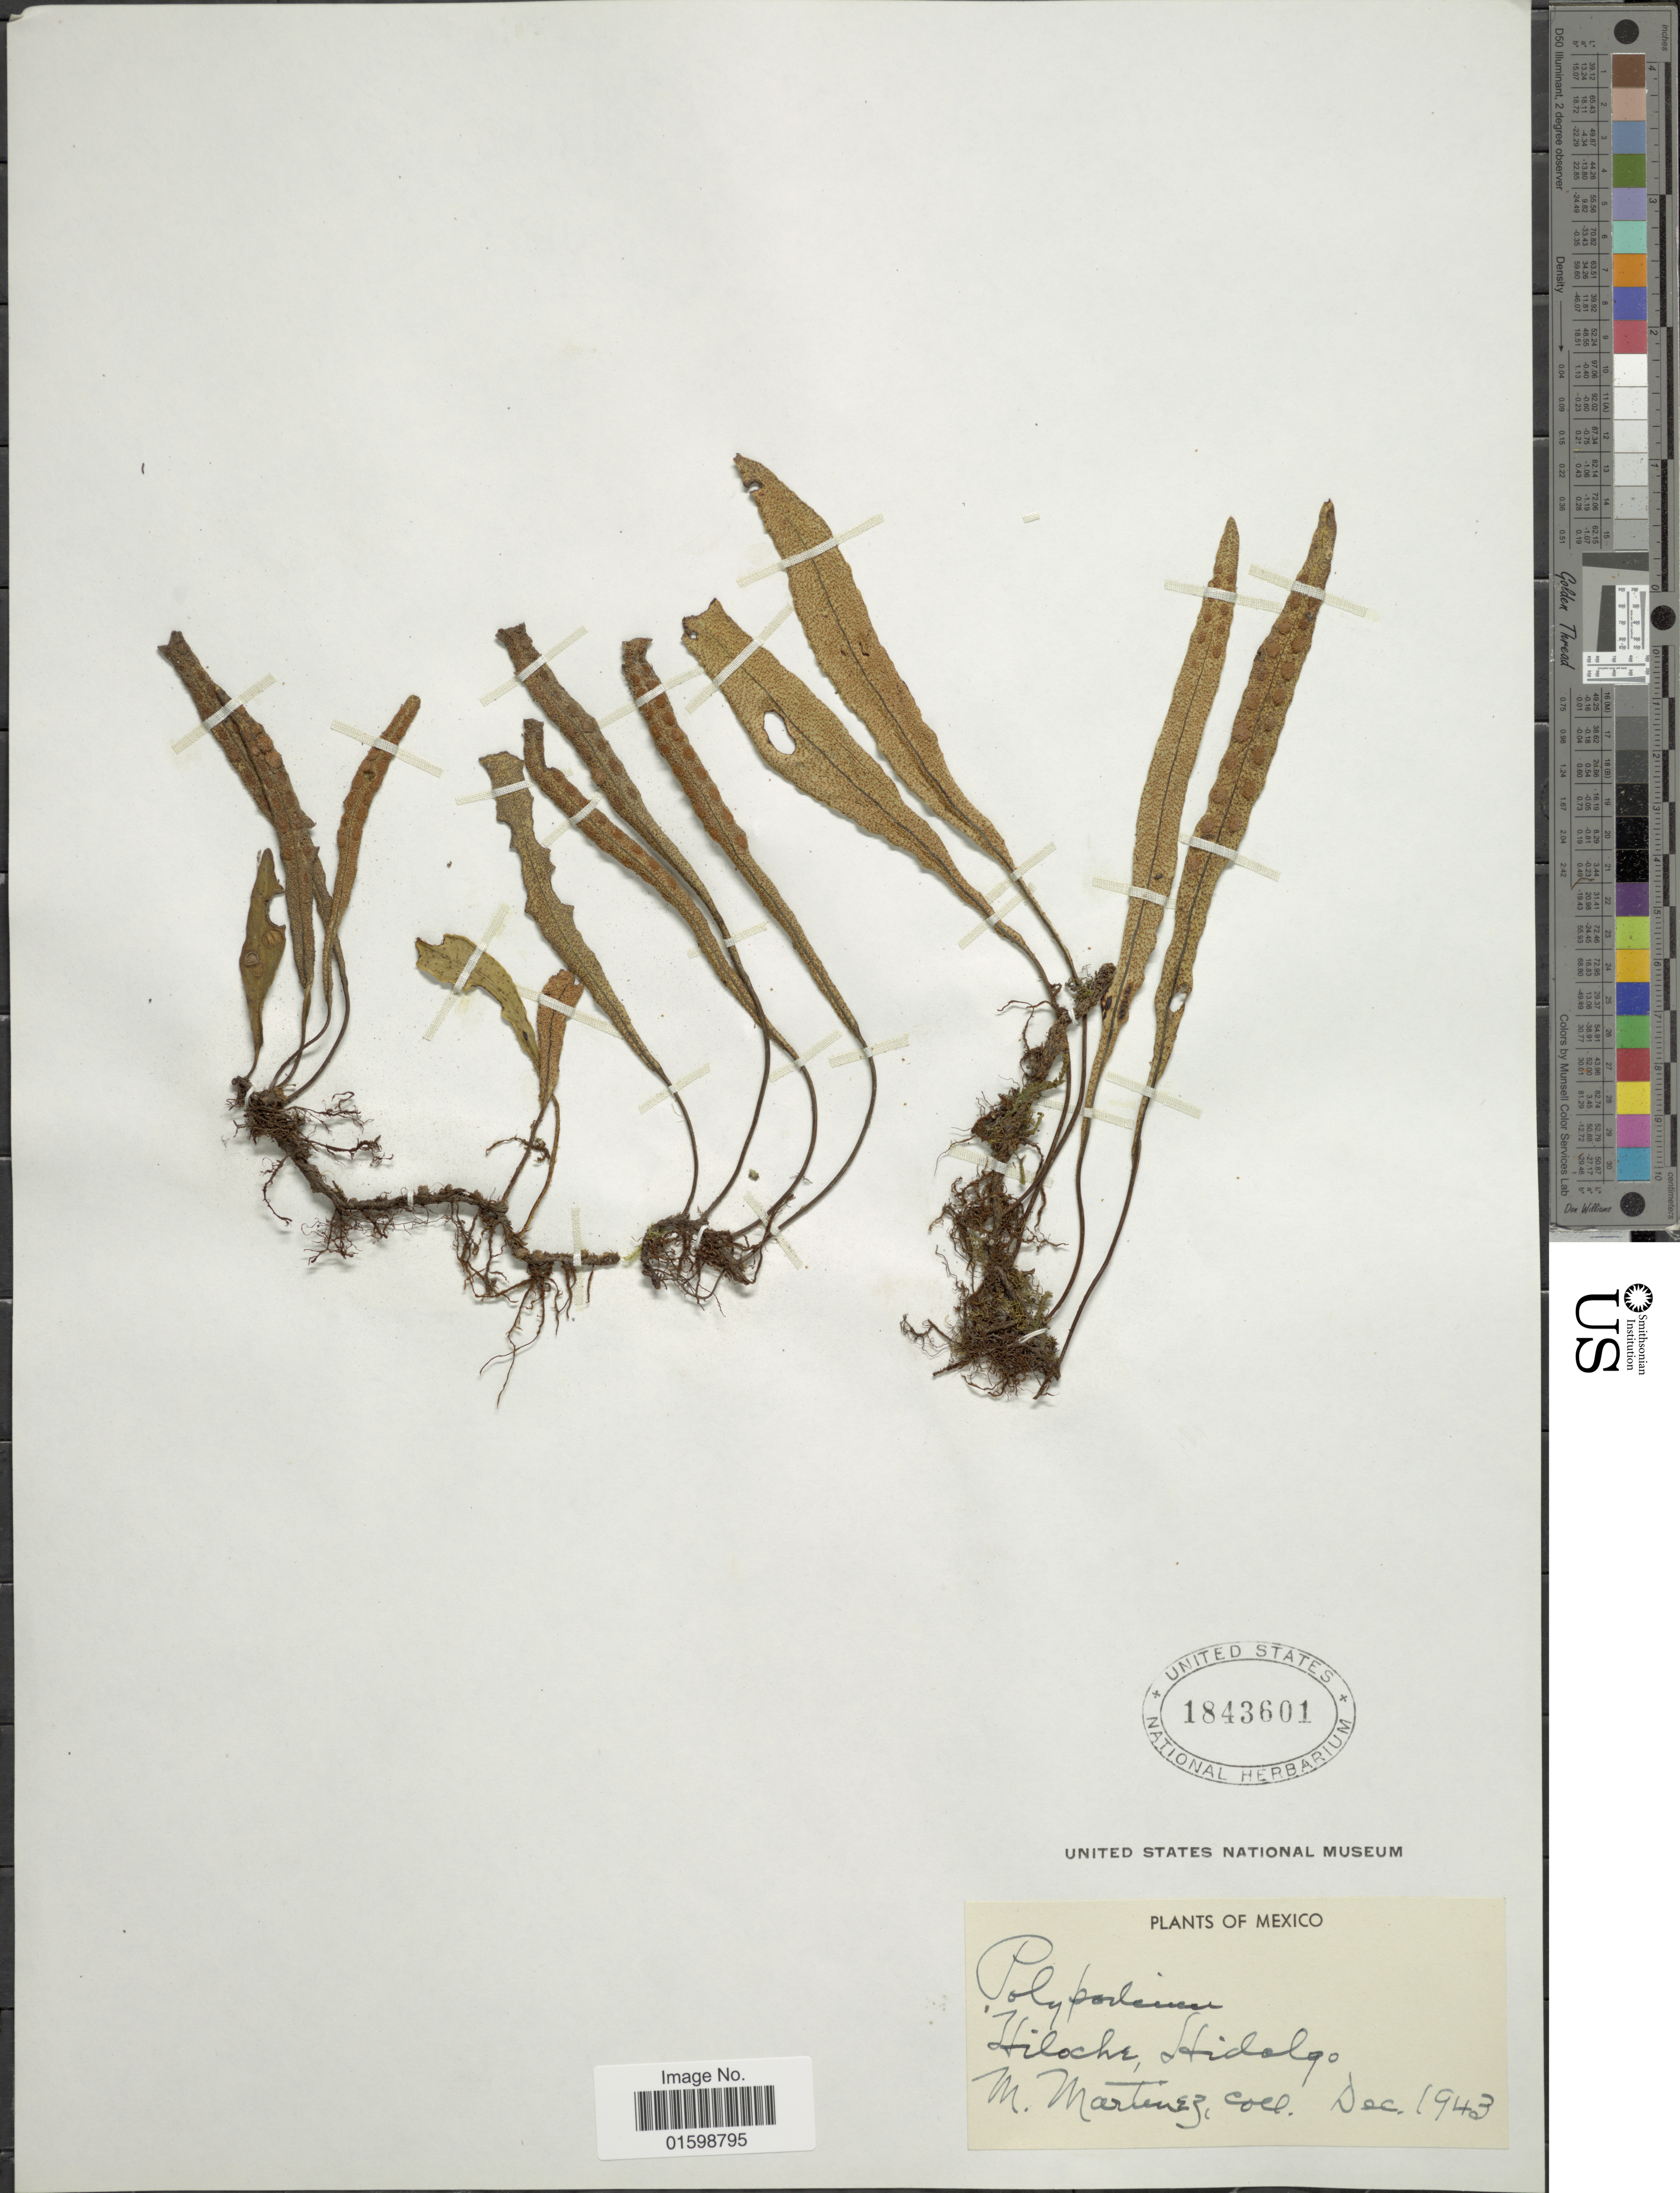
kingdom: Plantae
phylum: Tracheophyta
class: Polypodiopsida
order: Polypodiales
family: Polypodiaceae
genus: Pleopeltis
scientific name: Pleopeltis sp.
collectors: M. Martinez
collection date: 1943-12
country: Mexico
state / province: Hidalgo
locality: Hiloche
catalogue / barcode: US 1843601